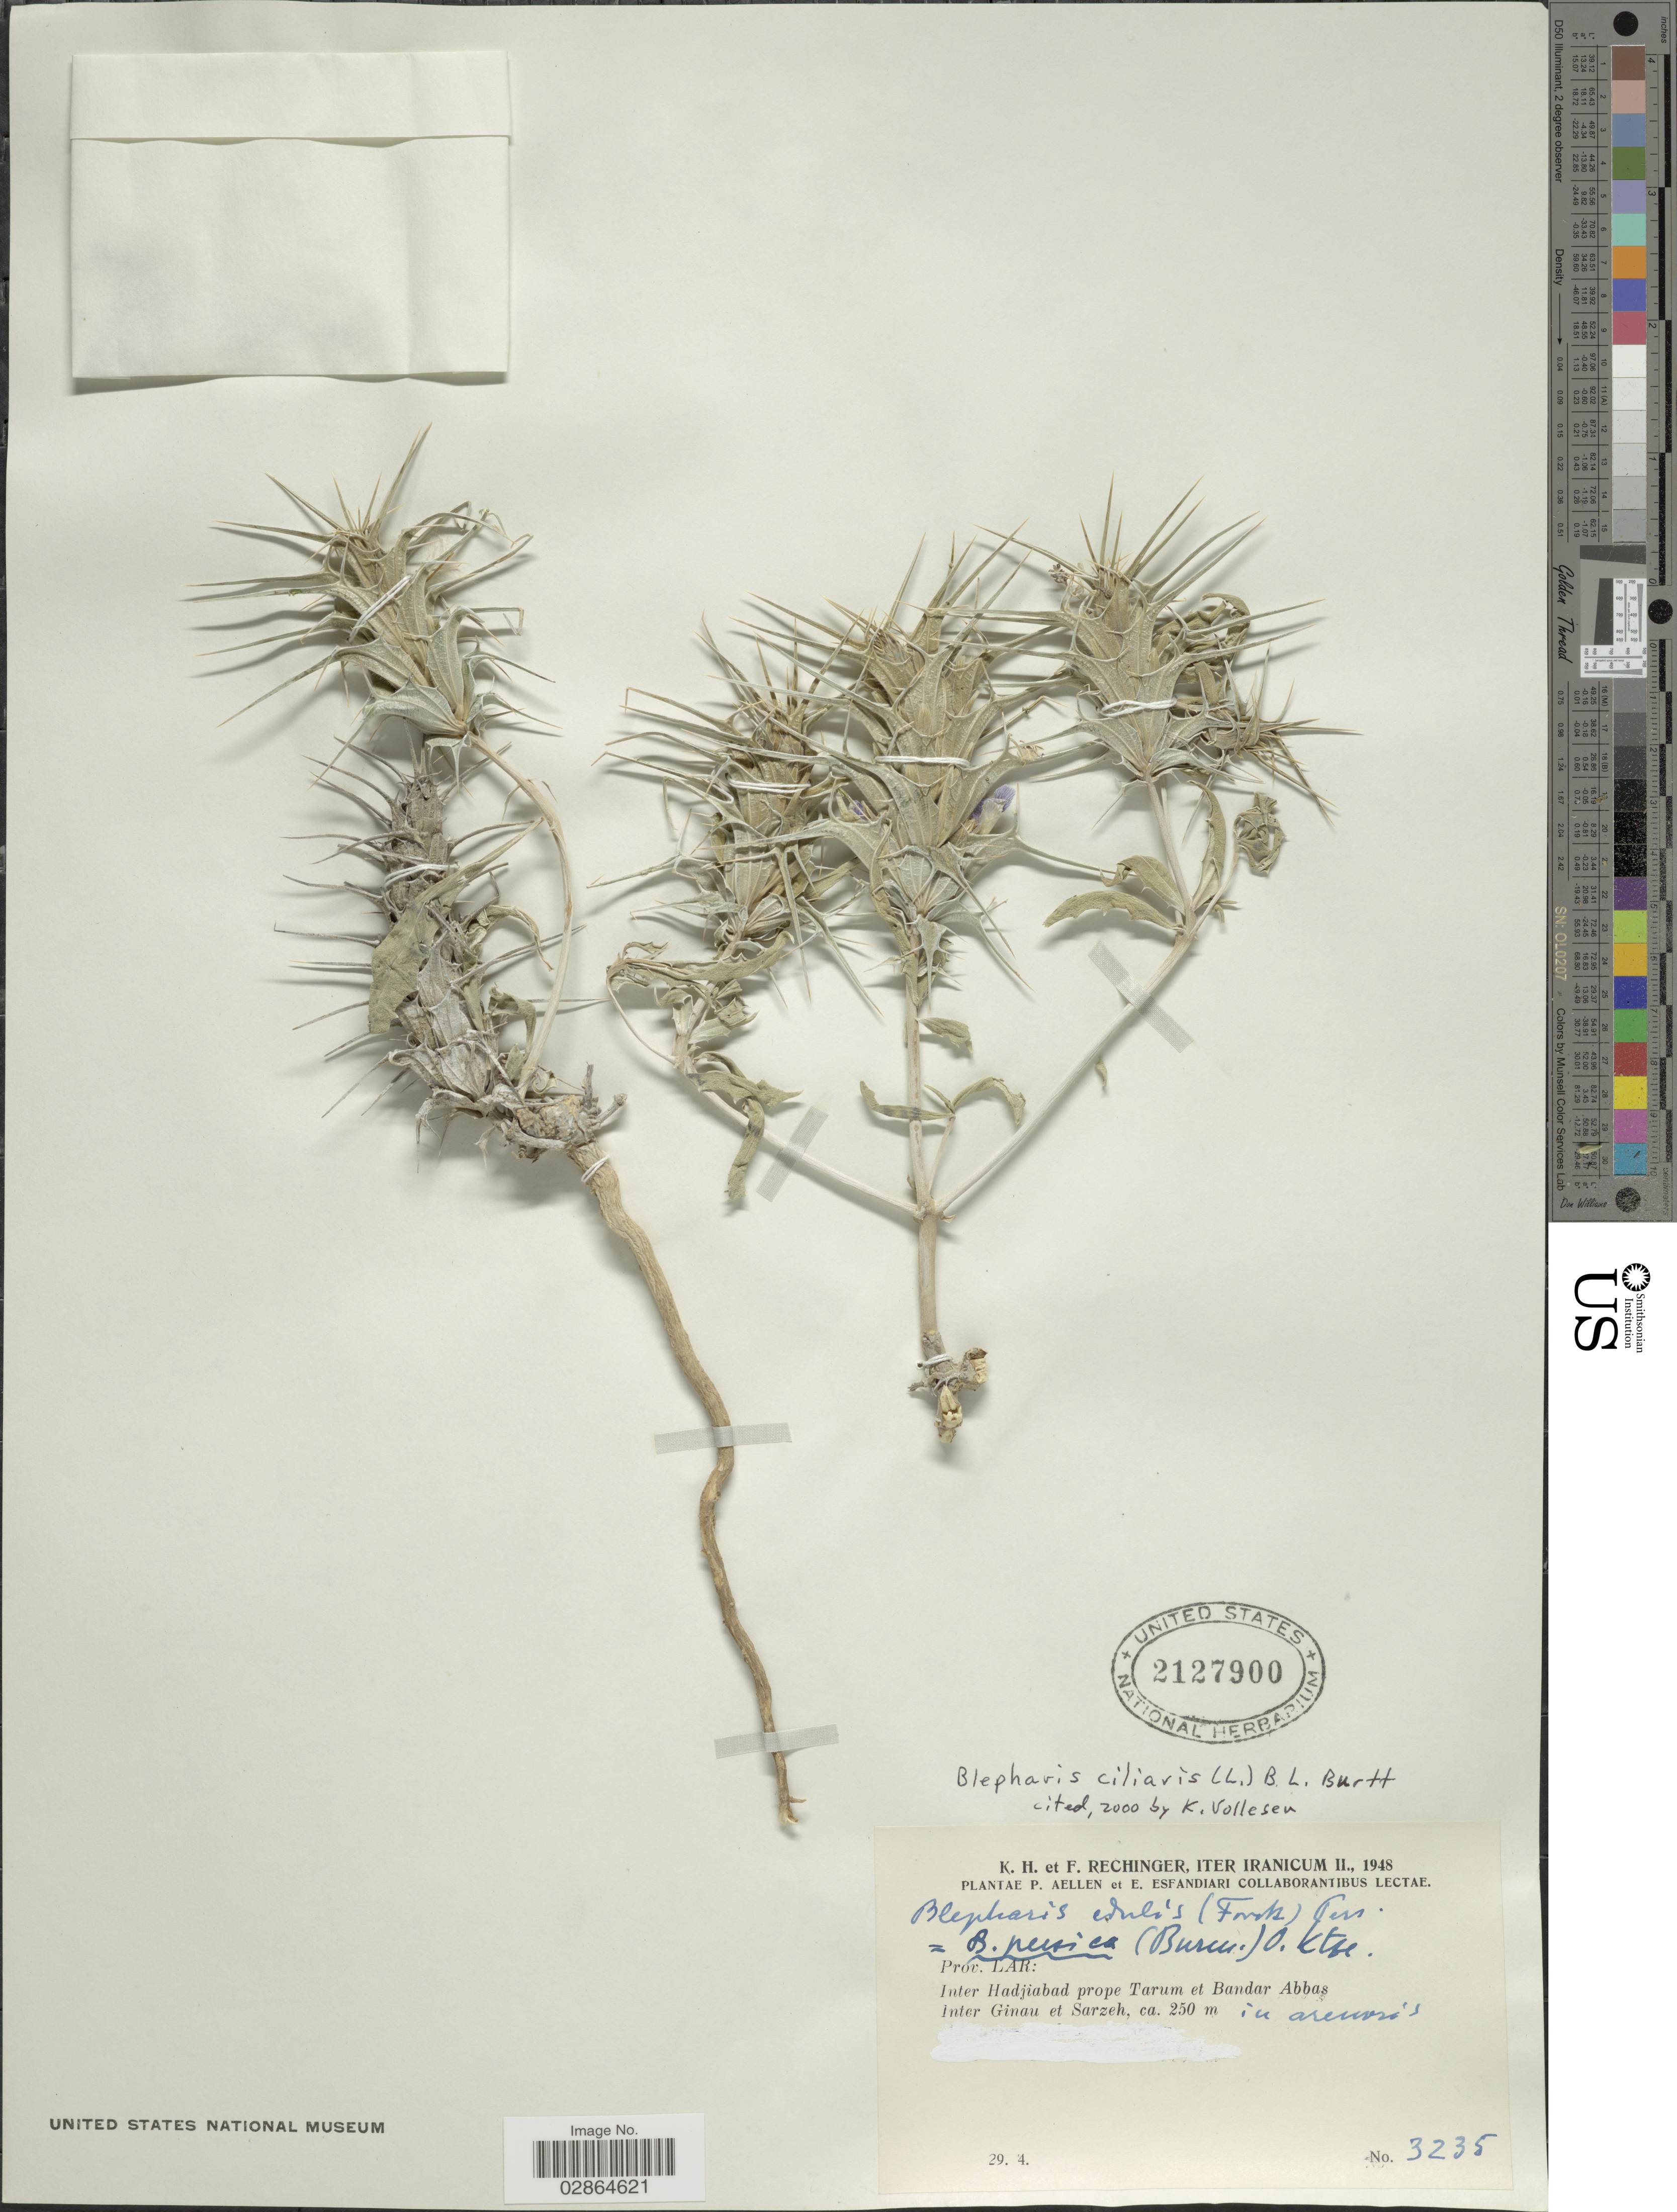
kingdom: Plantae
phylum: Tracheophyta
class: Magnoliopsida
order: Lamiales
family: Acanthaceae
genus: Blepharis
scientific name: Blepharis ciliaris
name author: (L.) B.L. Burtt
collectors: K. H. Rechinger & F. Rechinger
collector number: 3235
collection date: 1948-04-29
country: Iran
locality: Prov. Lar, Inter Hadjiabad prope Tarum et Bandar Abbas. Inter Ginau et Sarzeh.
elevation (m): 250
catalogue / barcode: US 2127900